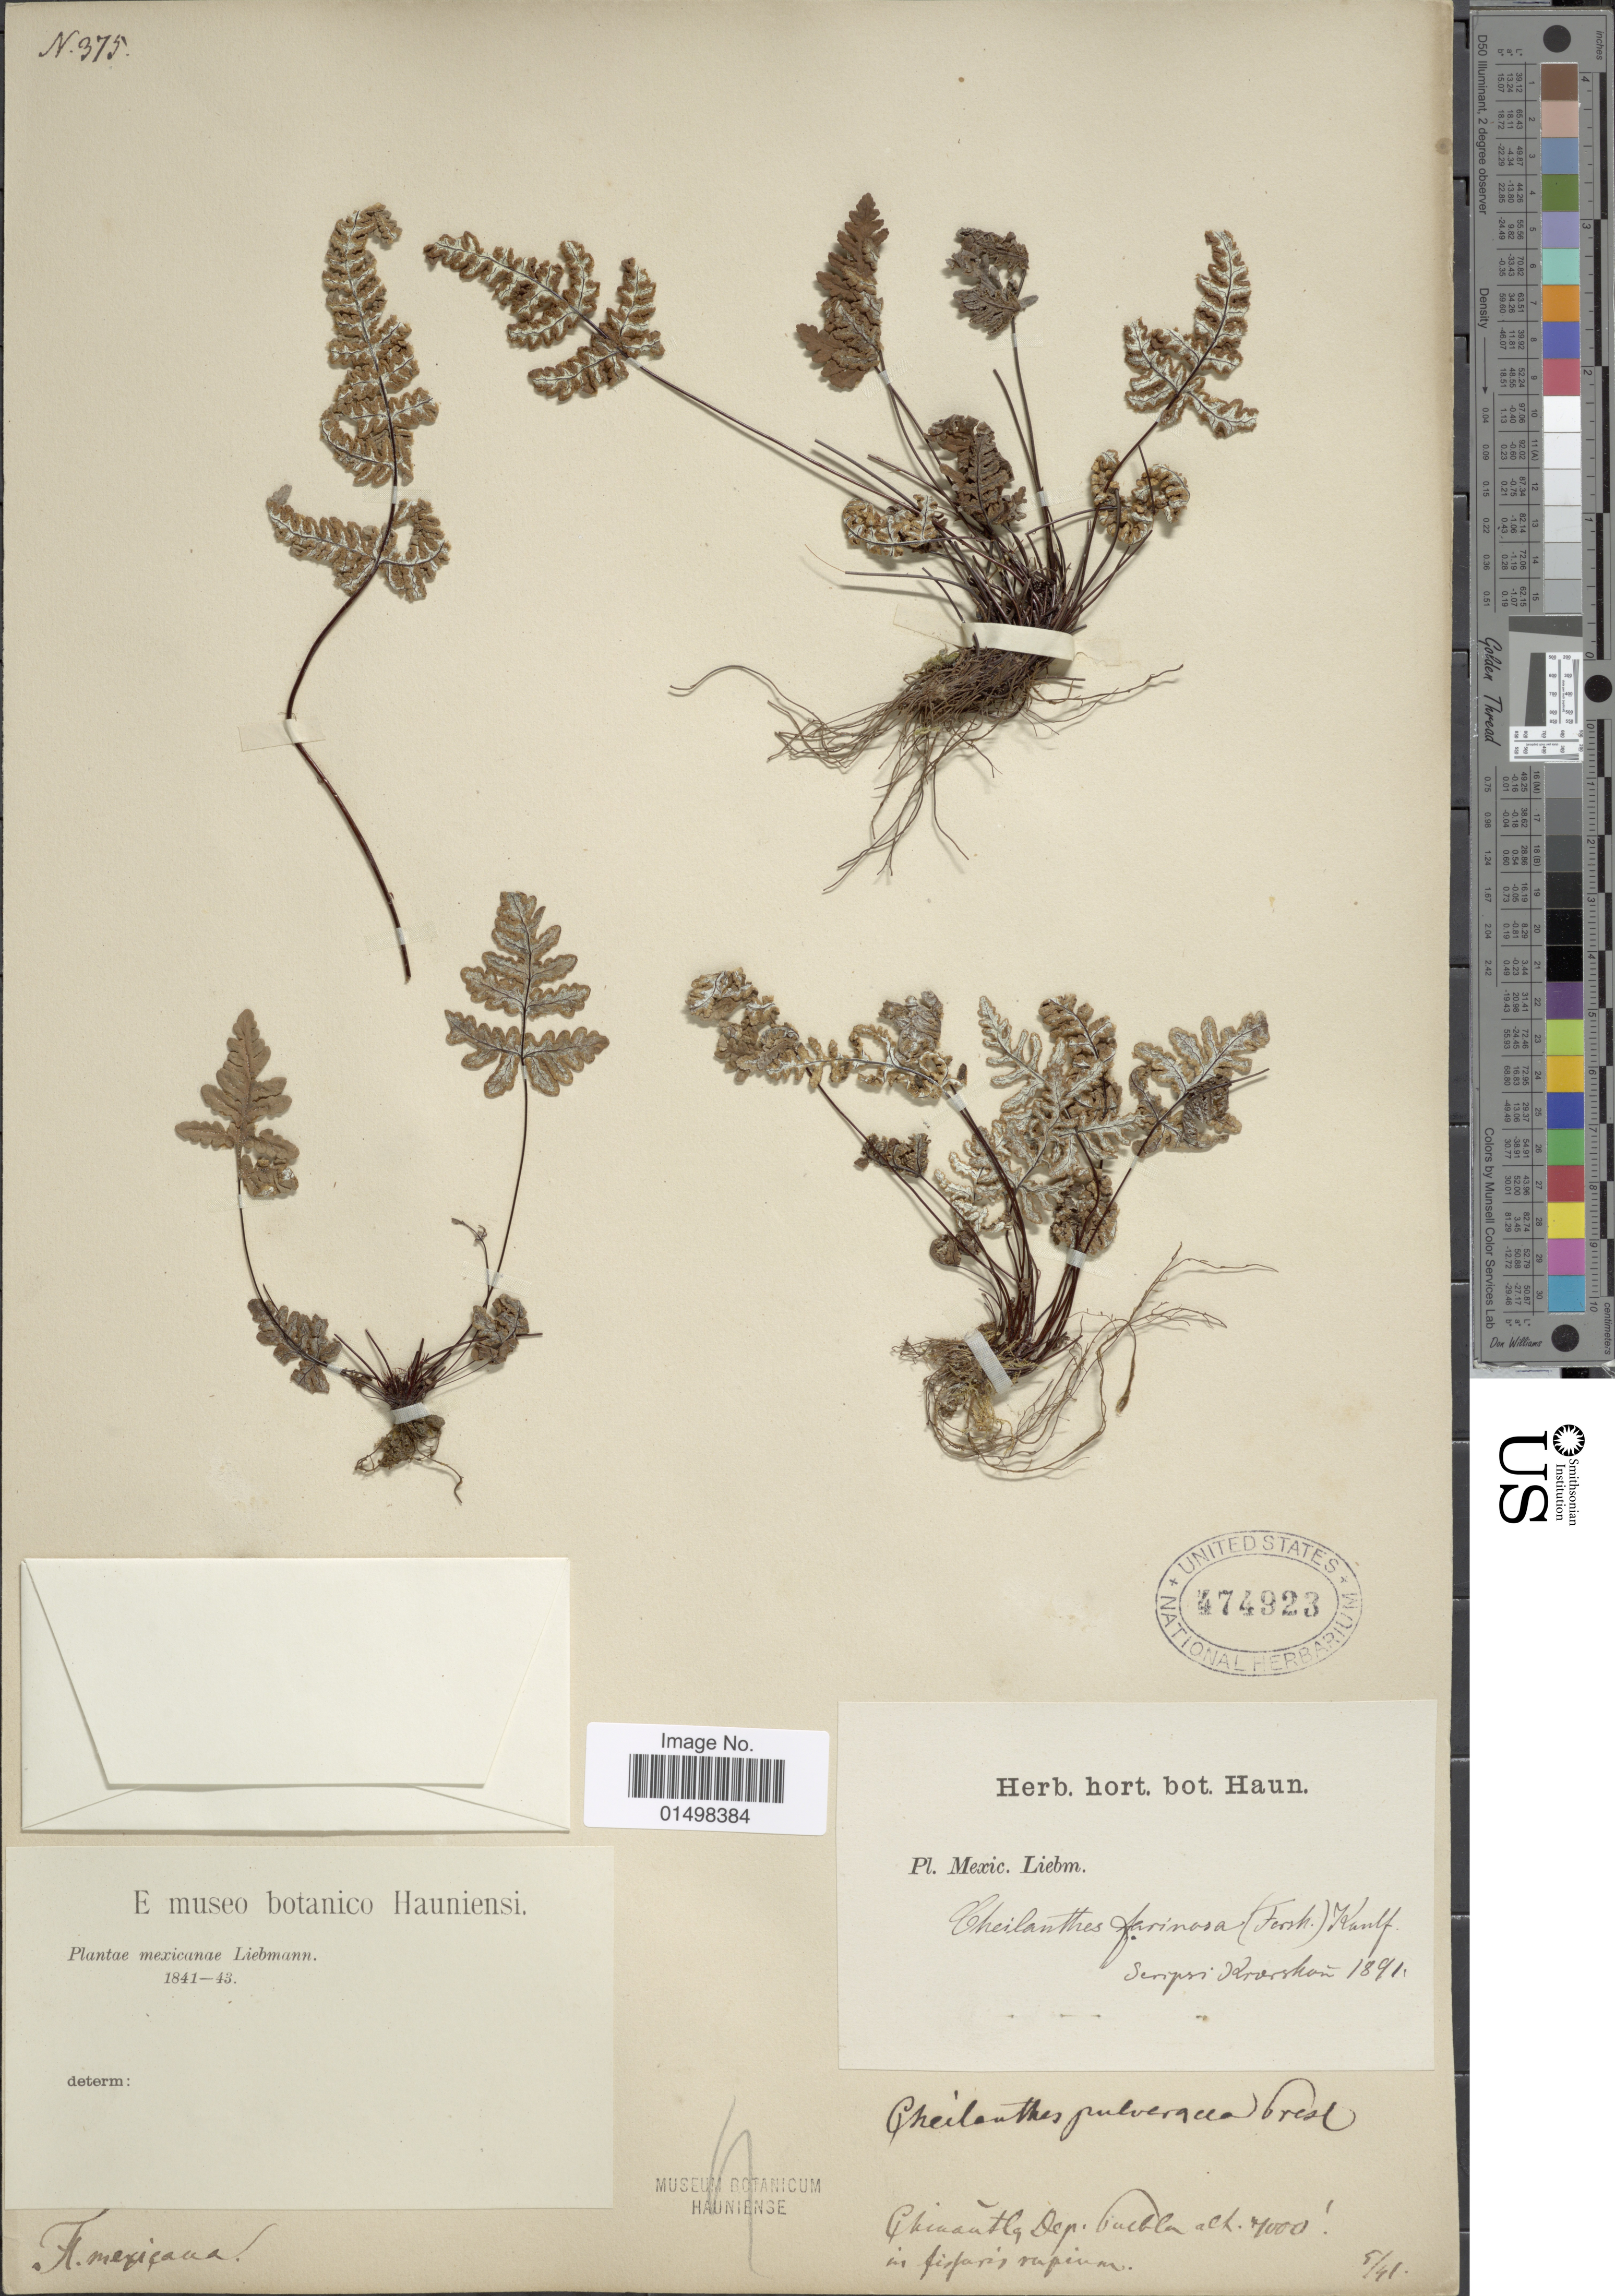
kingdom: Plantae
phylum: Tracheophyta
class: Polypodiopsida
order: Polypodiales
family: Pteridaceae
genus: Aleuritopteris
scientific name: Aleuritopteris farinosa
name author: (Forssk.) Fée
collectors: Liebmann, --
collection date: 1891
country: Mexico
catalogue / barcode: US 474923